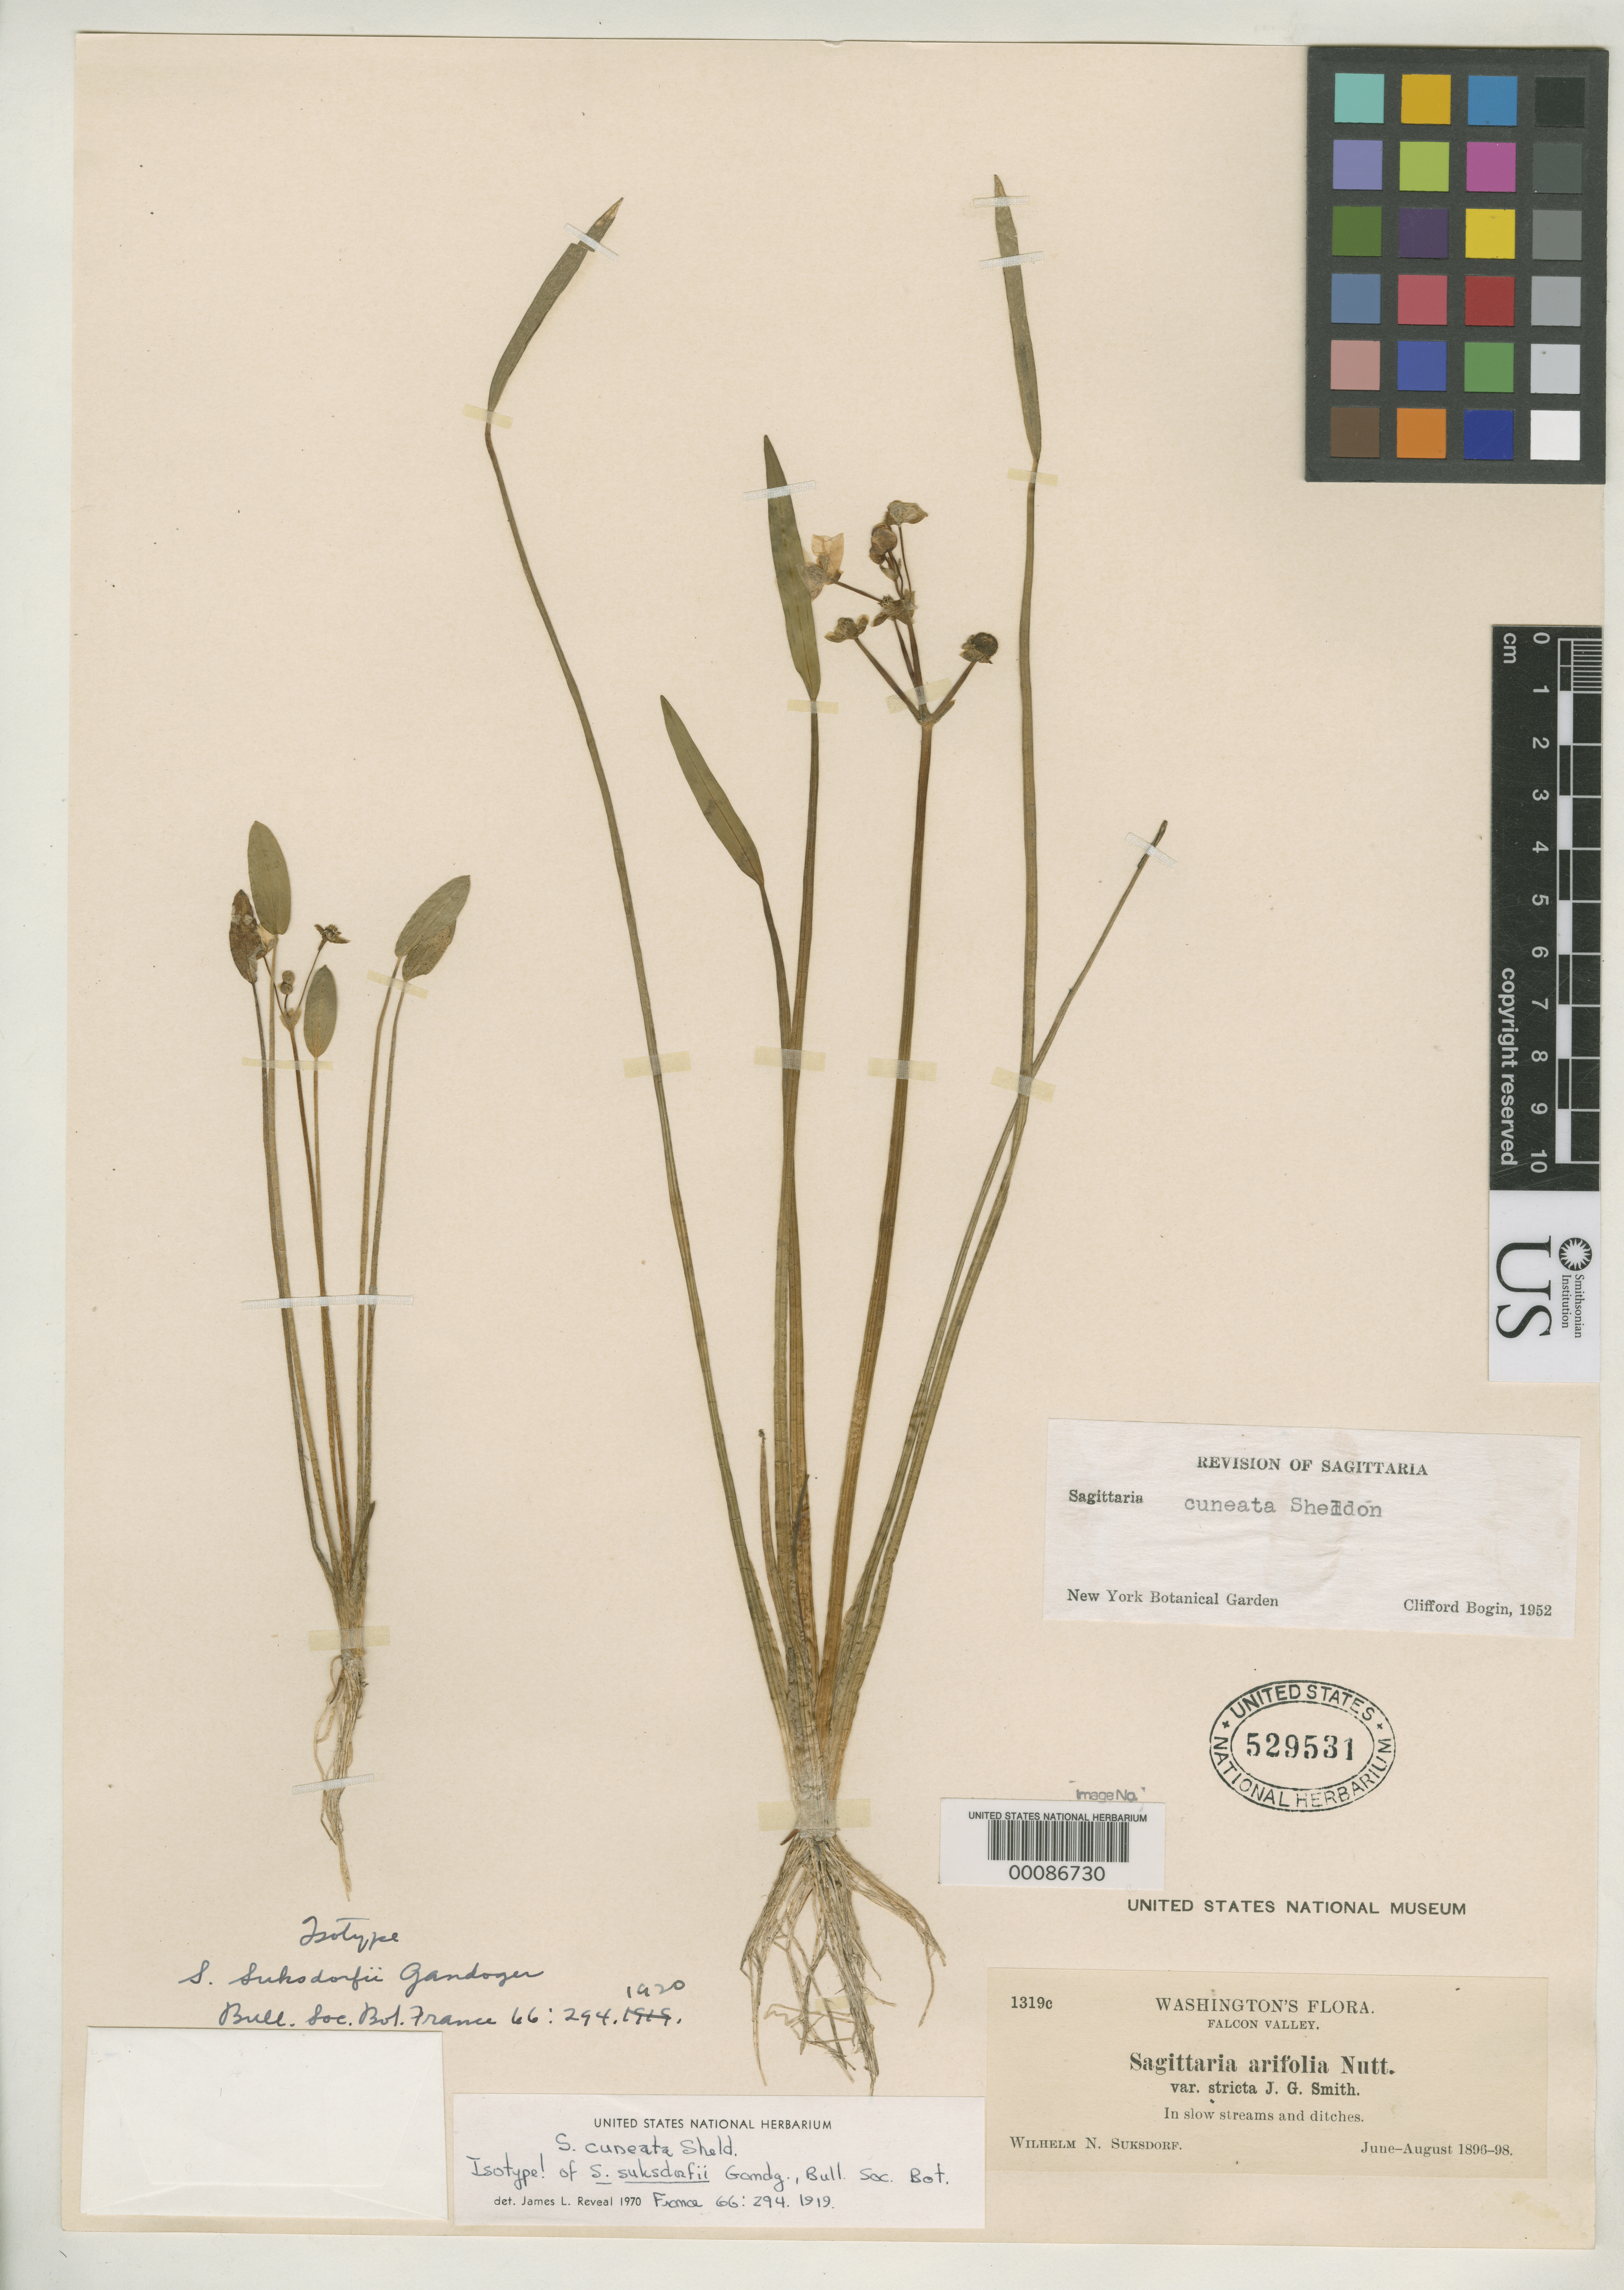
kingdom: Plantae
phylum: Tracheophyta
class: Liliopsida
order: Alismatales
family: Alismataceae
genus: Sagittaria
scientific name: Sagittaria suksdorfii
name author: Gand.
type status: Isotype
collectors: W. N. Suksdorf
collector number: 1319 C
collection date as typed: Jun 1896 to -- Aug 1898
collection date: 1896-06/1898-08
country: United States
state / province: Washington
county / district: Klickitat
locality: Falcon Valley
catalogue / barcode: US 529531